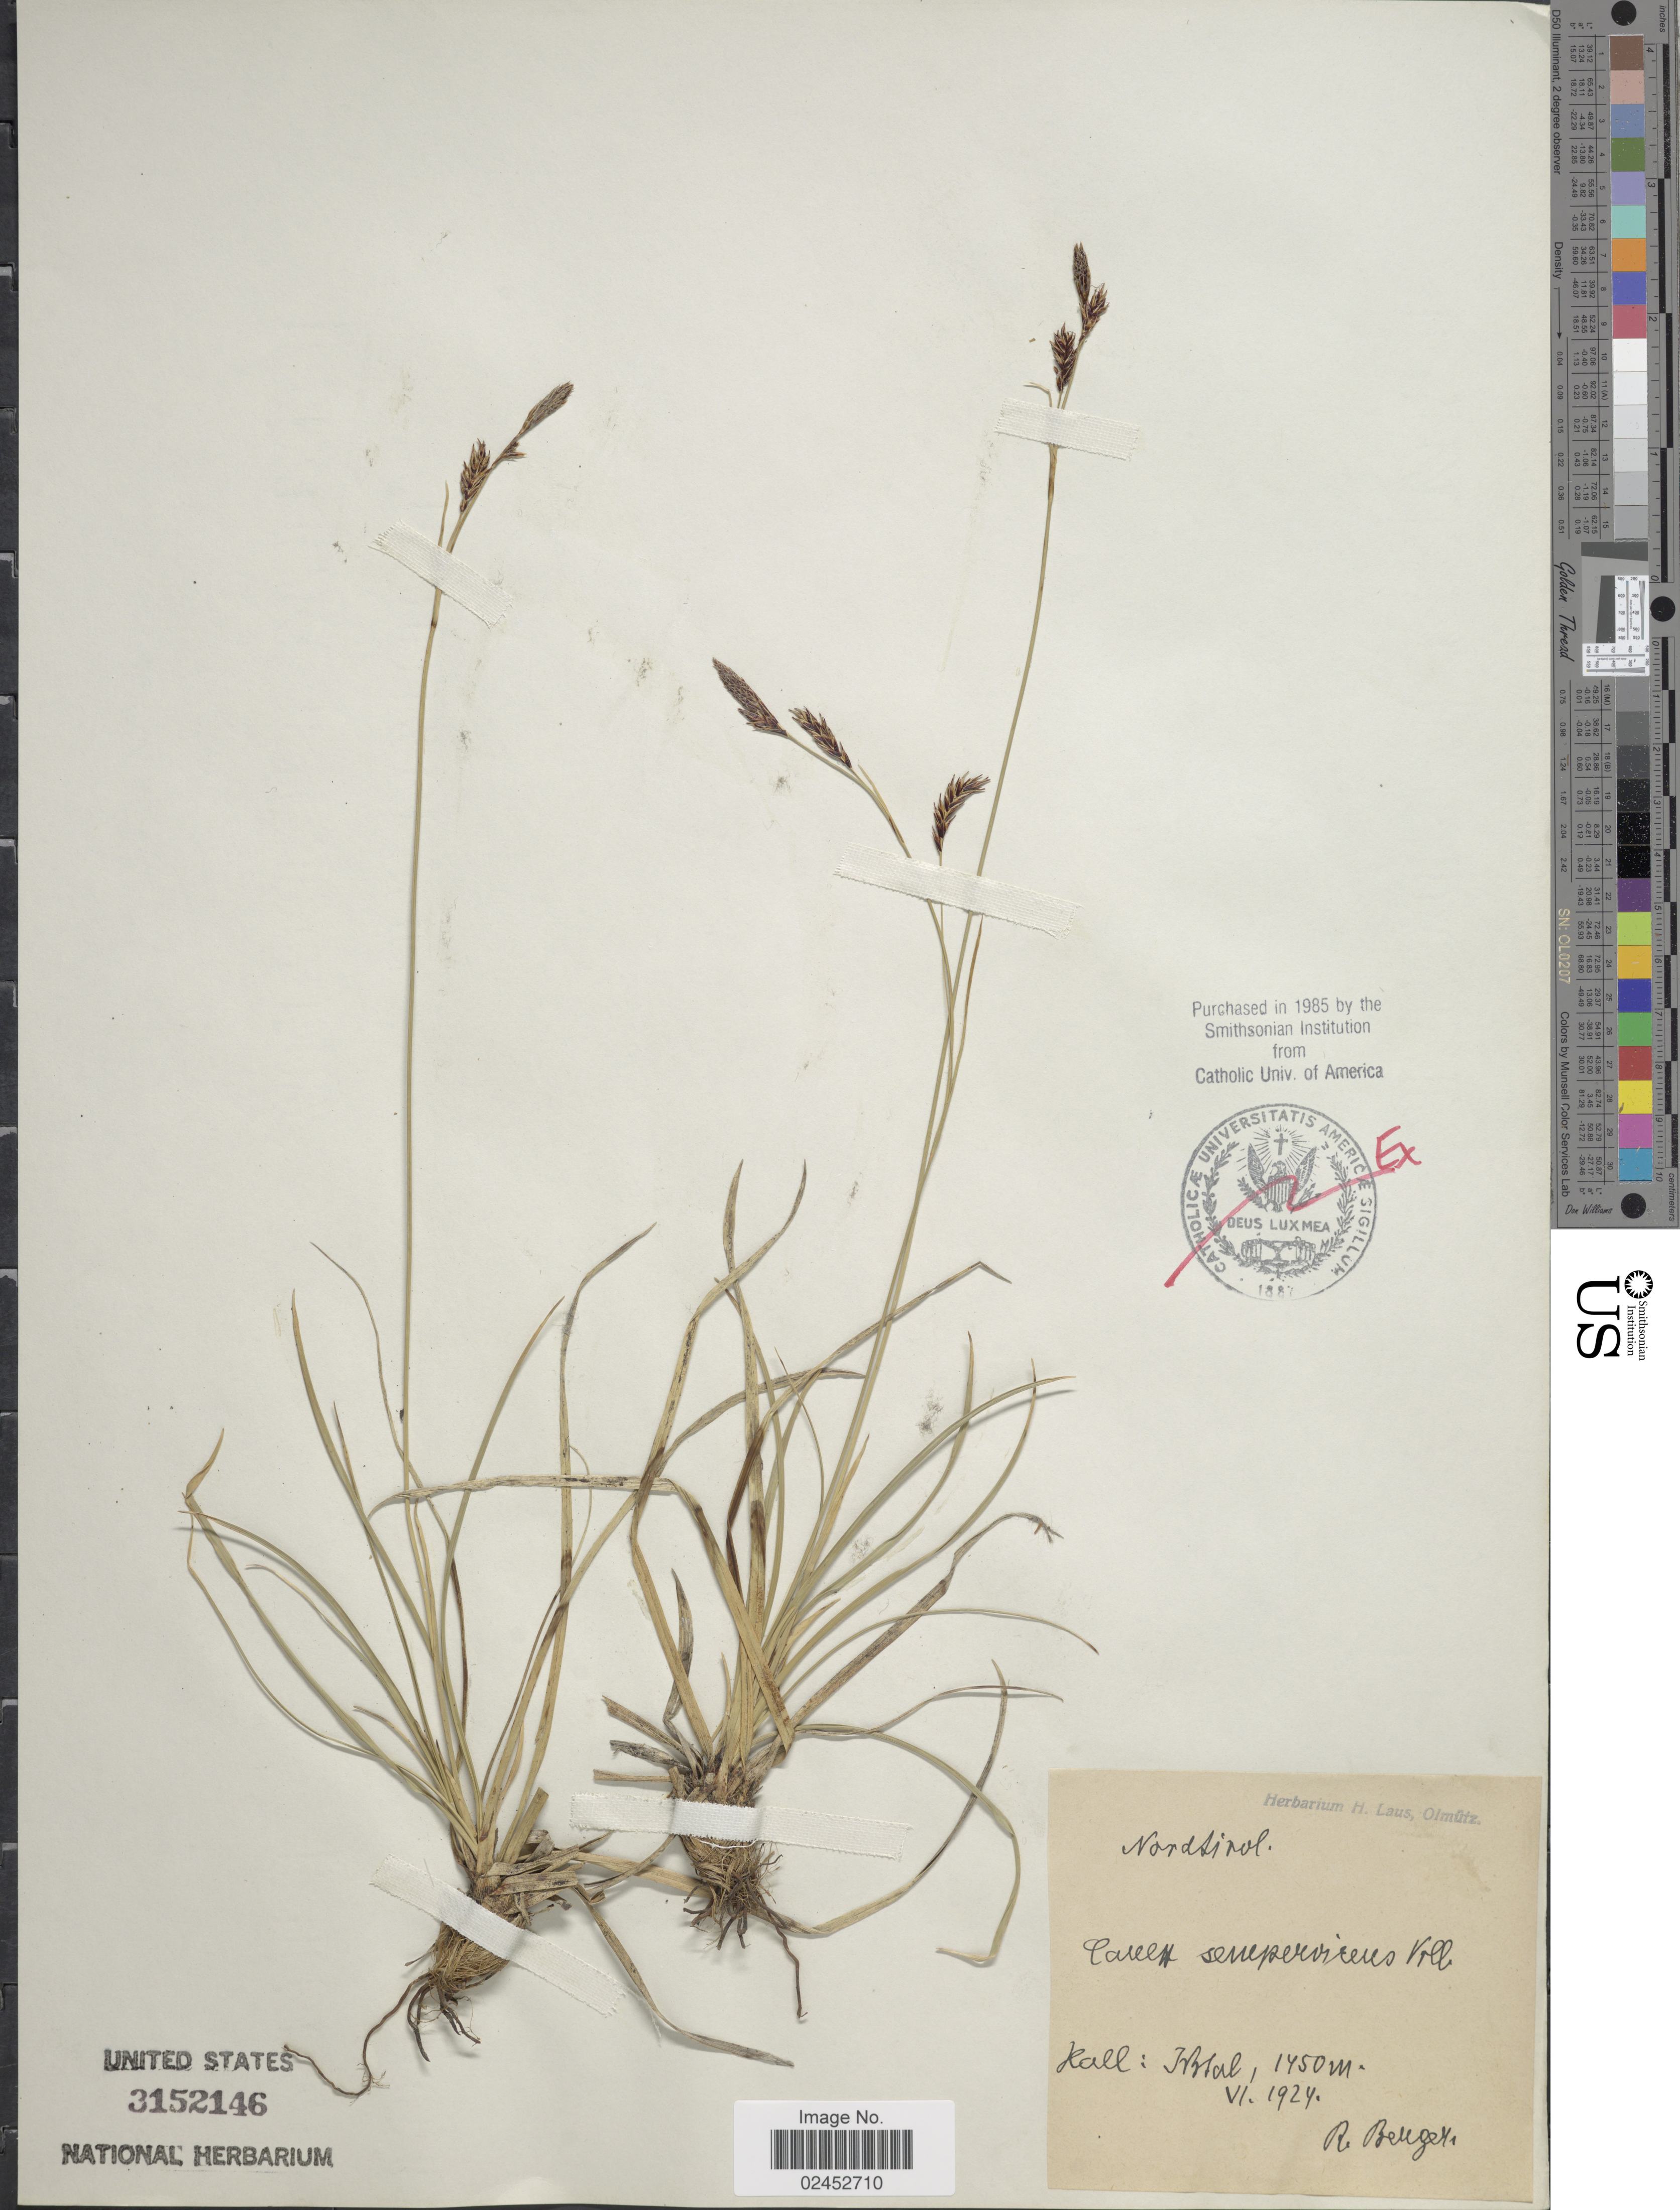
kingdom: Plantae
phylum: Tracheophyta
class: Liliopsida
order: Poales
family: Cyperaceae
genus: Carex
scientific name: Carex sempervirens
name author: Vill.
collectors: R. Berger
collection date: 1924-06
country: Austria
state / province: Tirol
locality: Nordtirol, Kall: IBsal [interpreted].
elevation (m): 1450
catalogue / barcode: US 3152146